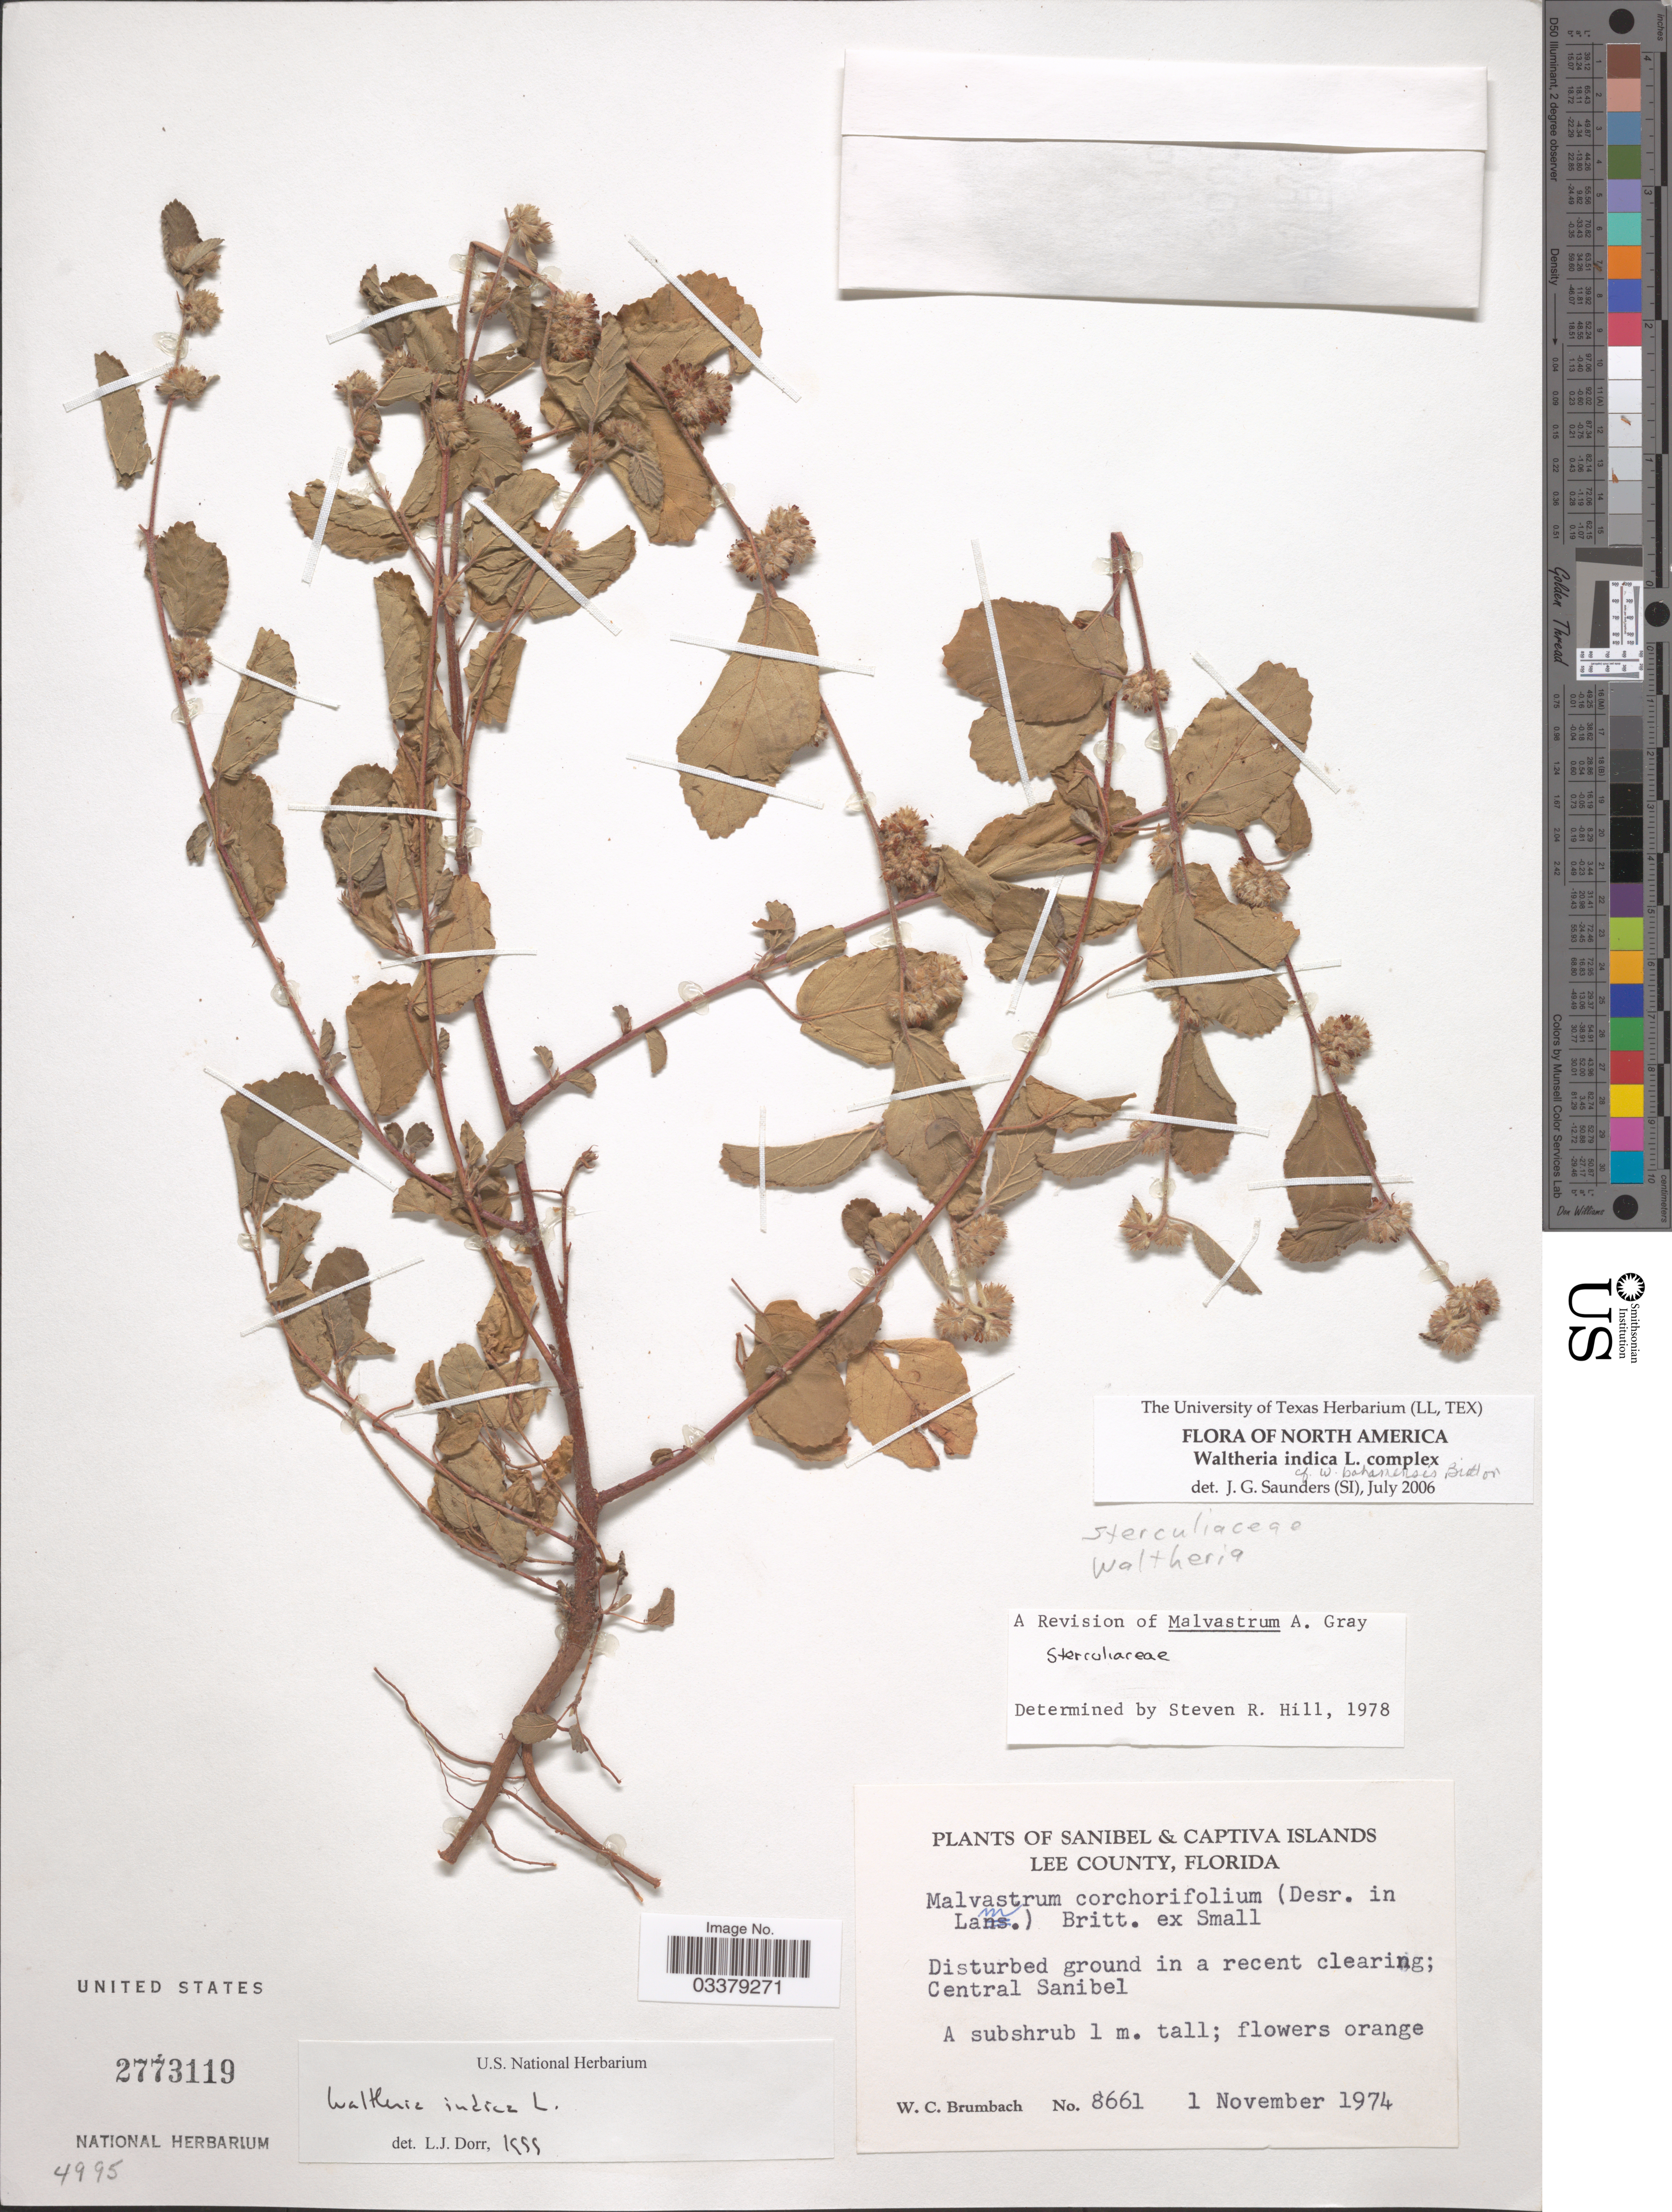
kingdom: Plantae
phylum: Tracheophyta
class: Magnoliopsida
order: Malvales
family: Malvaceae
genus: Waltheria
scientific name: Waltheria indica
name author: L.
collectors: W. C. Brumbach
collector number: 8661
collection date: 1974-11-01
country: United States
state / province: Florida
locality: Lee County. Central Sanibel.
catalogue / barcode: US 2773119